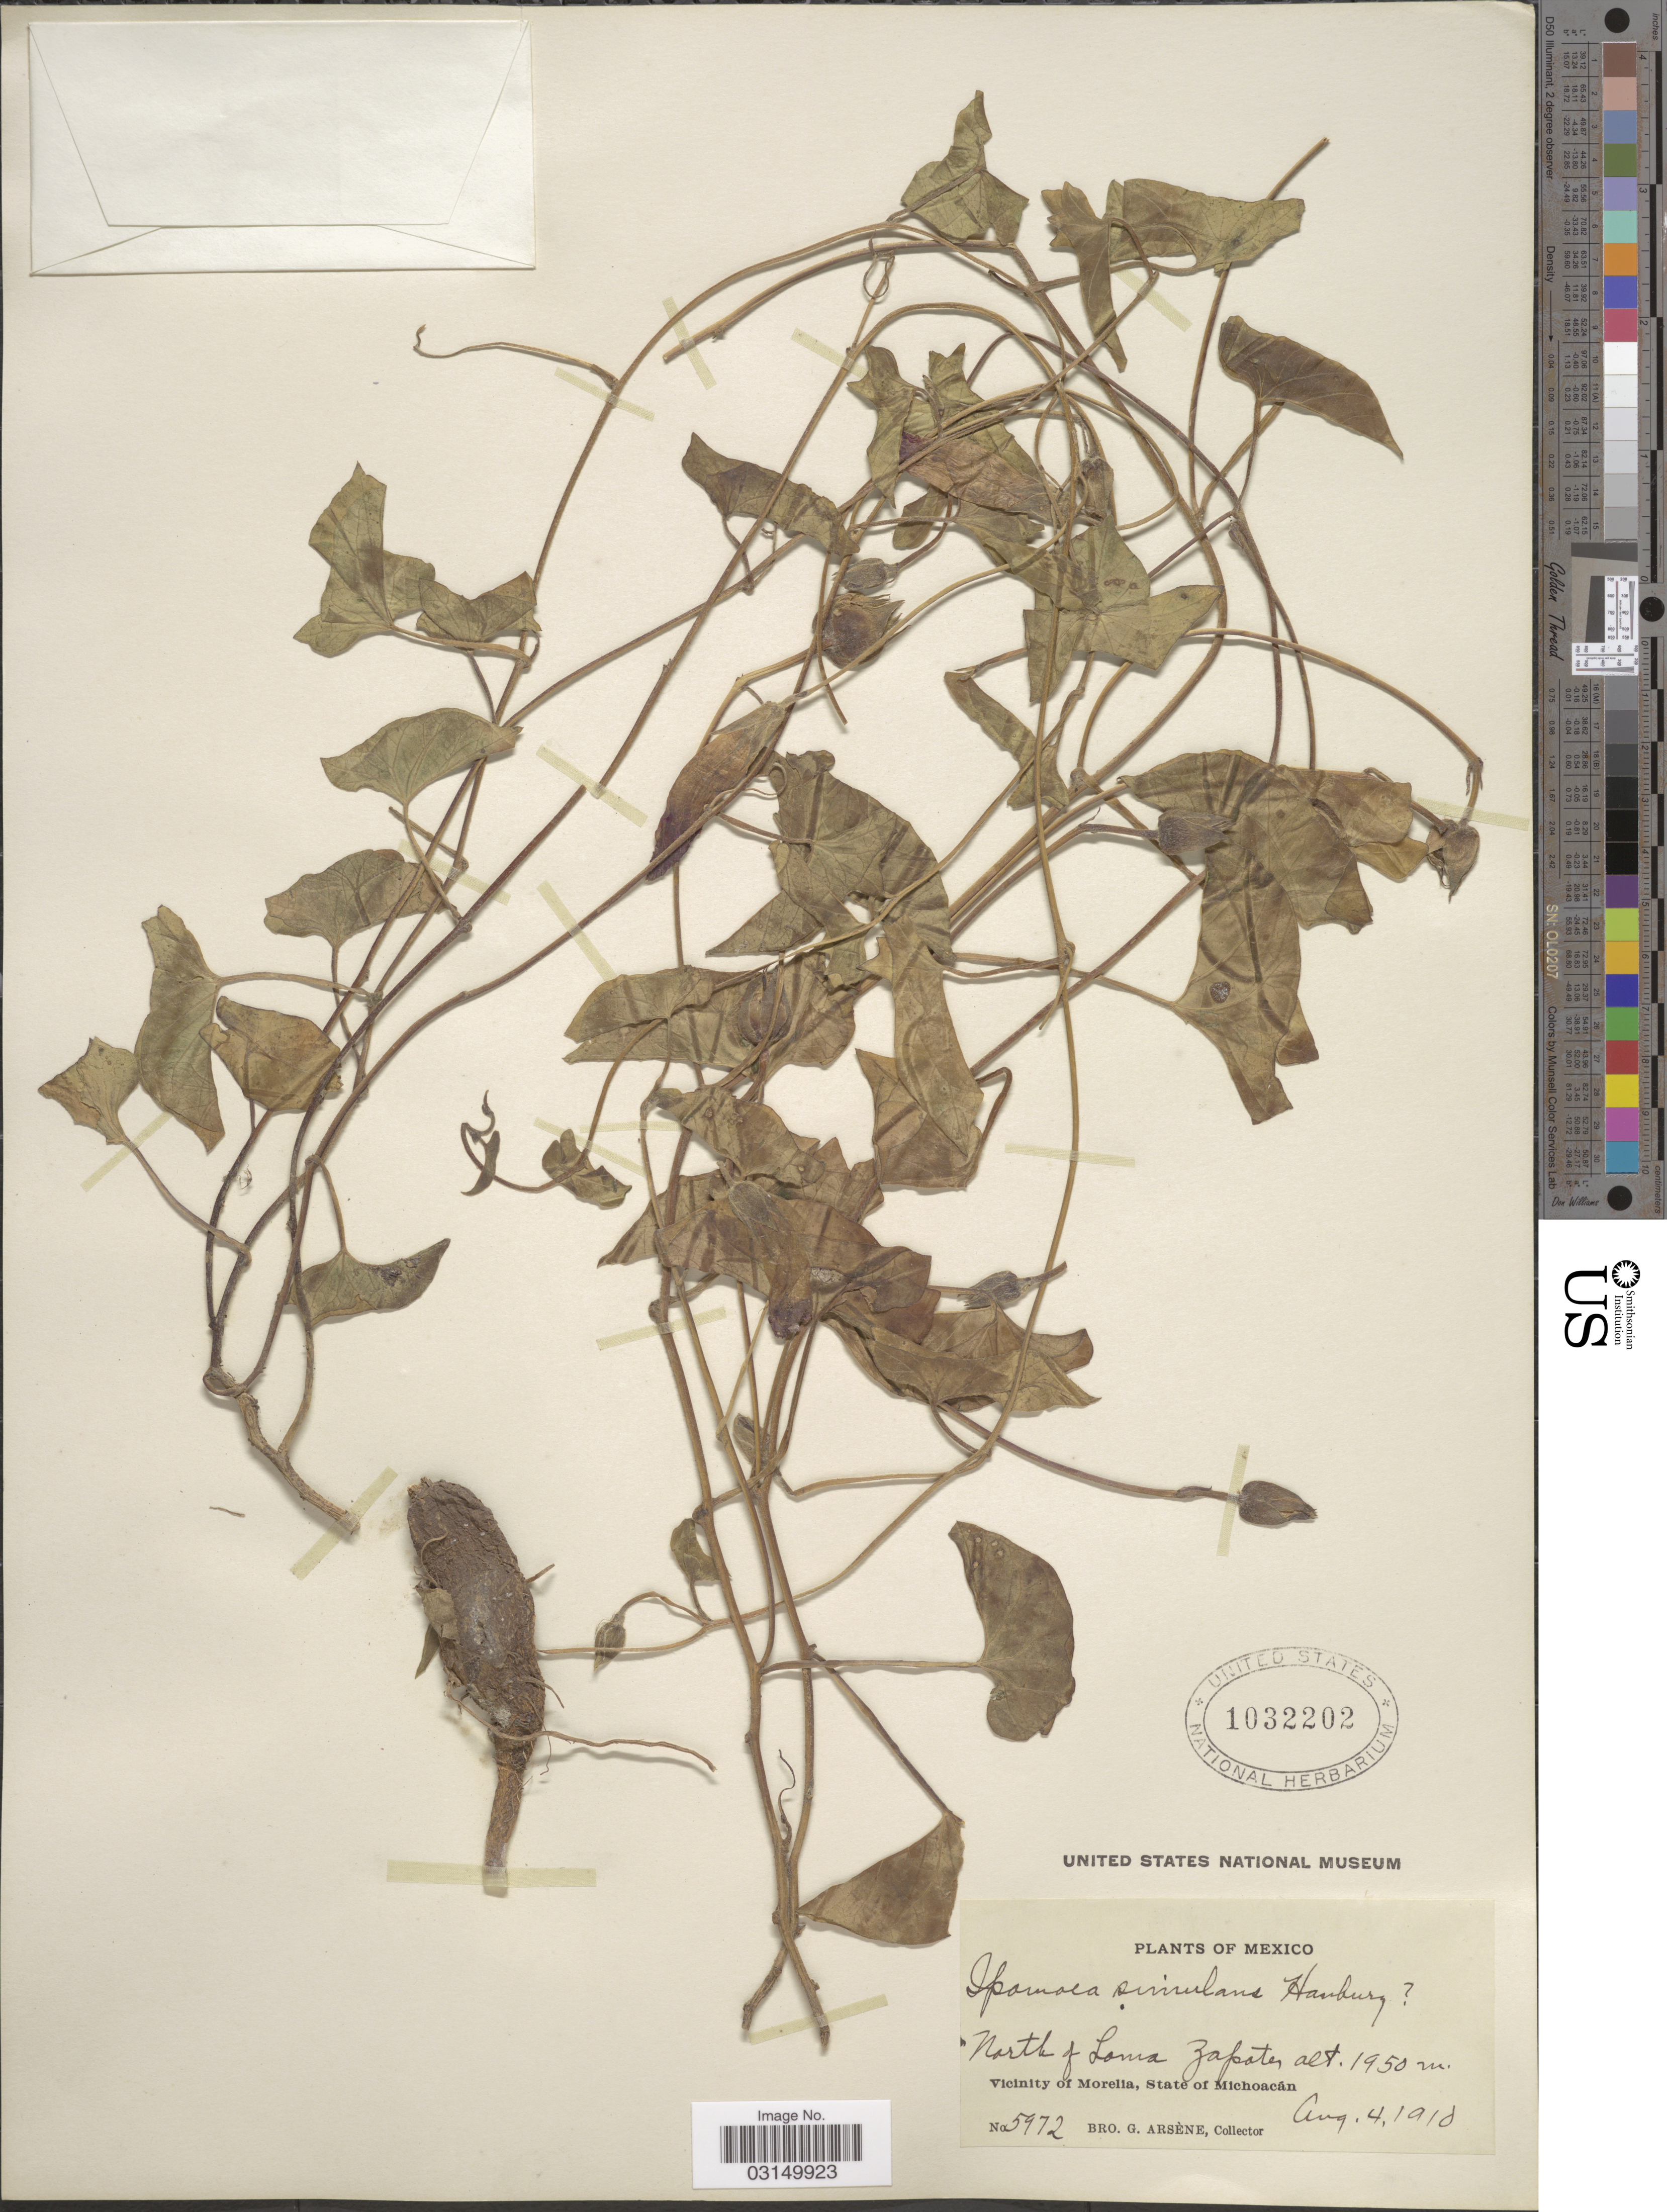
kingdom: Plantae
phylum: Tracheophyta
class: Magnoliopsida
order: Solanales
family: Convolvulaceae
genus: Ipomoea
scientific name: Ipomoea delphinifolia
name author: M. Martens & Galeotti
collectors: Bro. G. Arsène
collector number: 5972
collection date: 1910-08-04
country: Mexico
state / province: Michoacán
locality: North of Loma Zapotes, Vicinity of Morelia.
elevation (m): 1950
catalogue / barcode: US 1032202